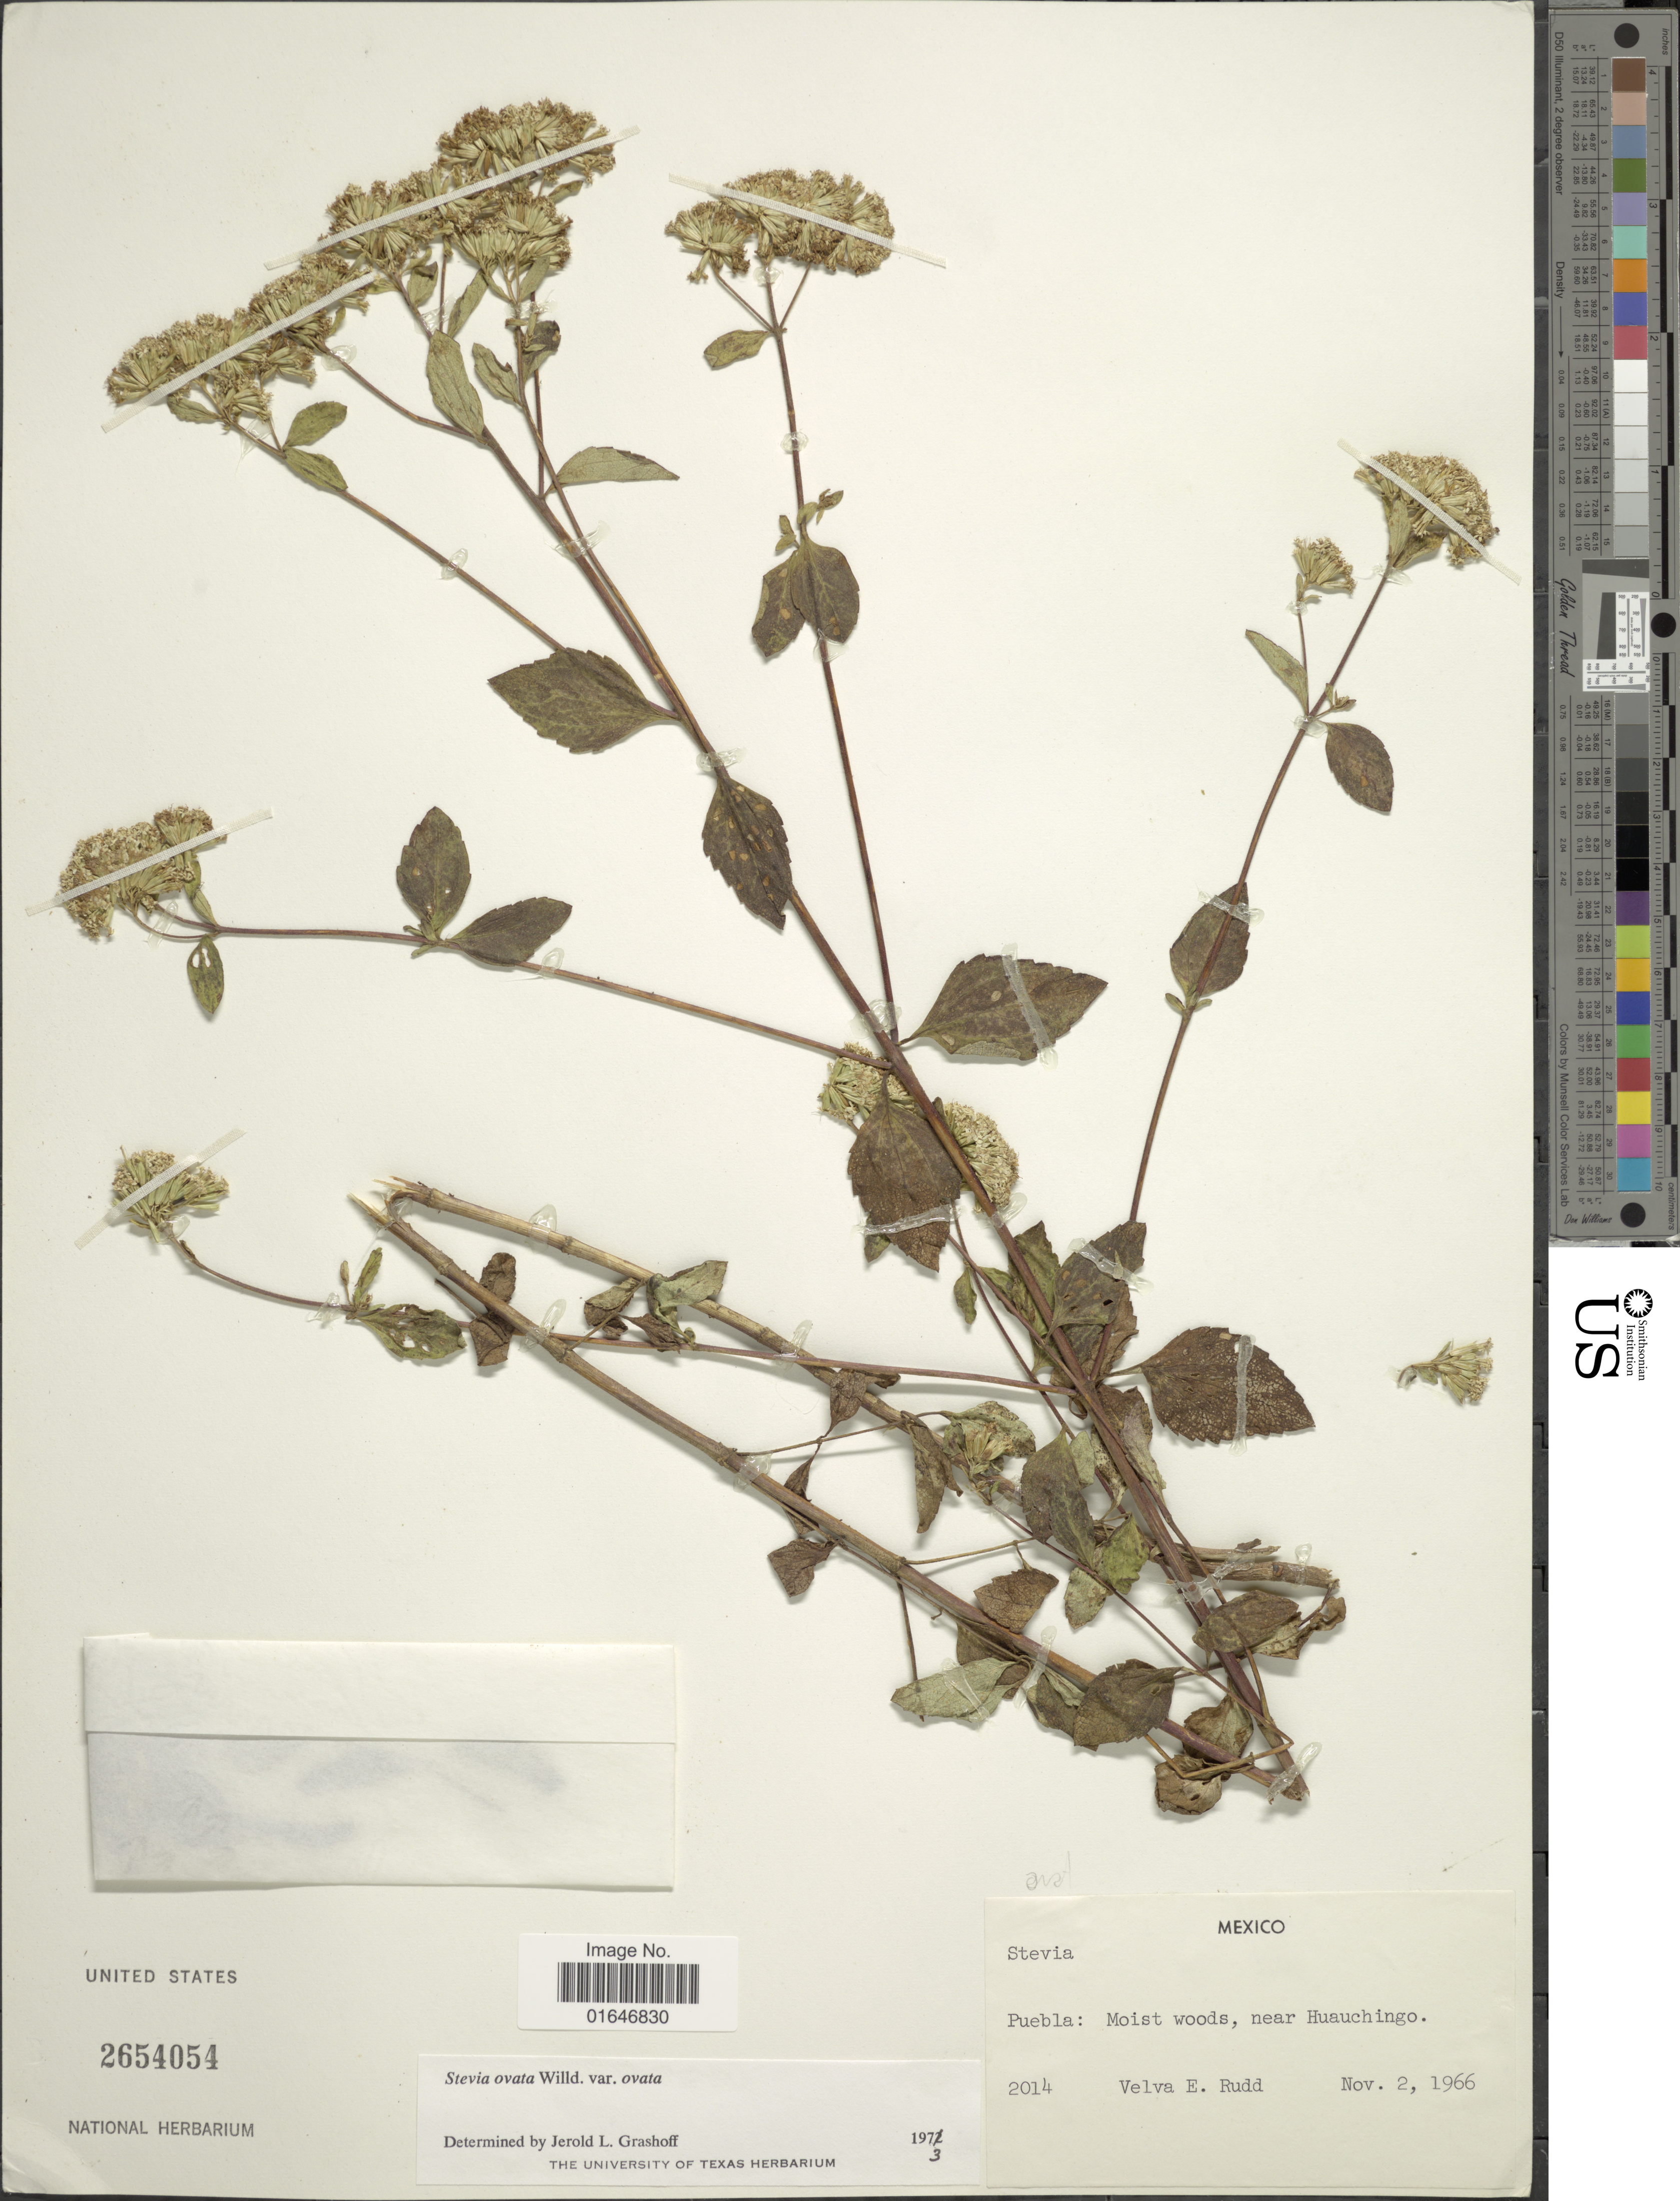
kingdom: Plantae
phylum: Tracheophyta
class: Magnoliopsida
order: Asterales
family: Asteraceae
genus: Stevia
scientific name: Stevia ovata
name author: Willd.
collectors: V. E. Rudd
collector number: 2014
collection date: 1966-11-02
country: Mexico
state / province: Puebla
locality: Near Huauchingo.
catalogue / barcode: US 2654054